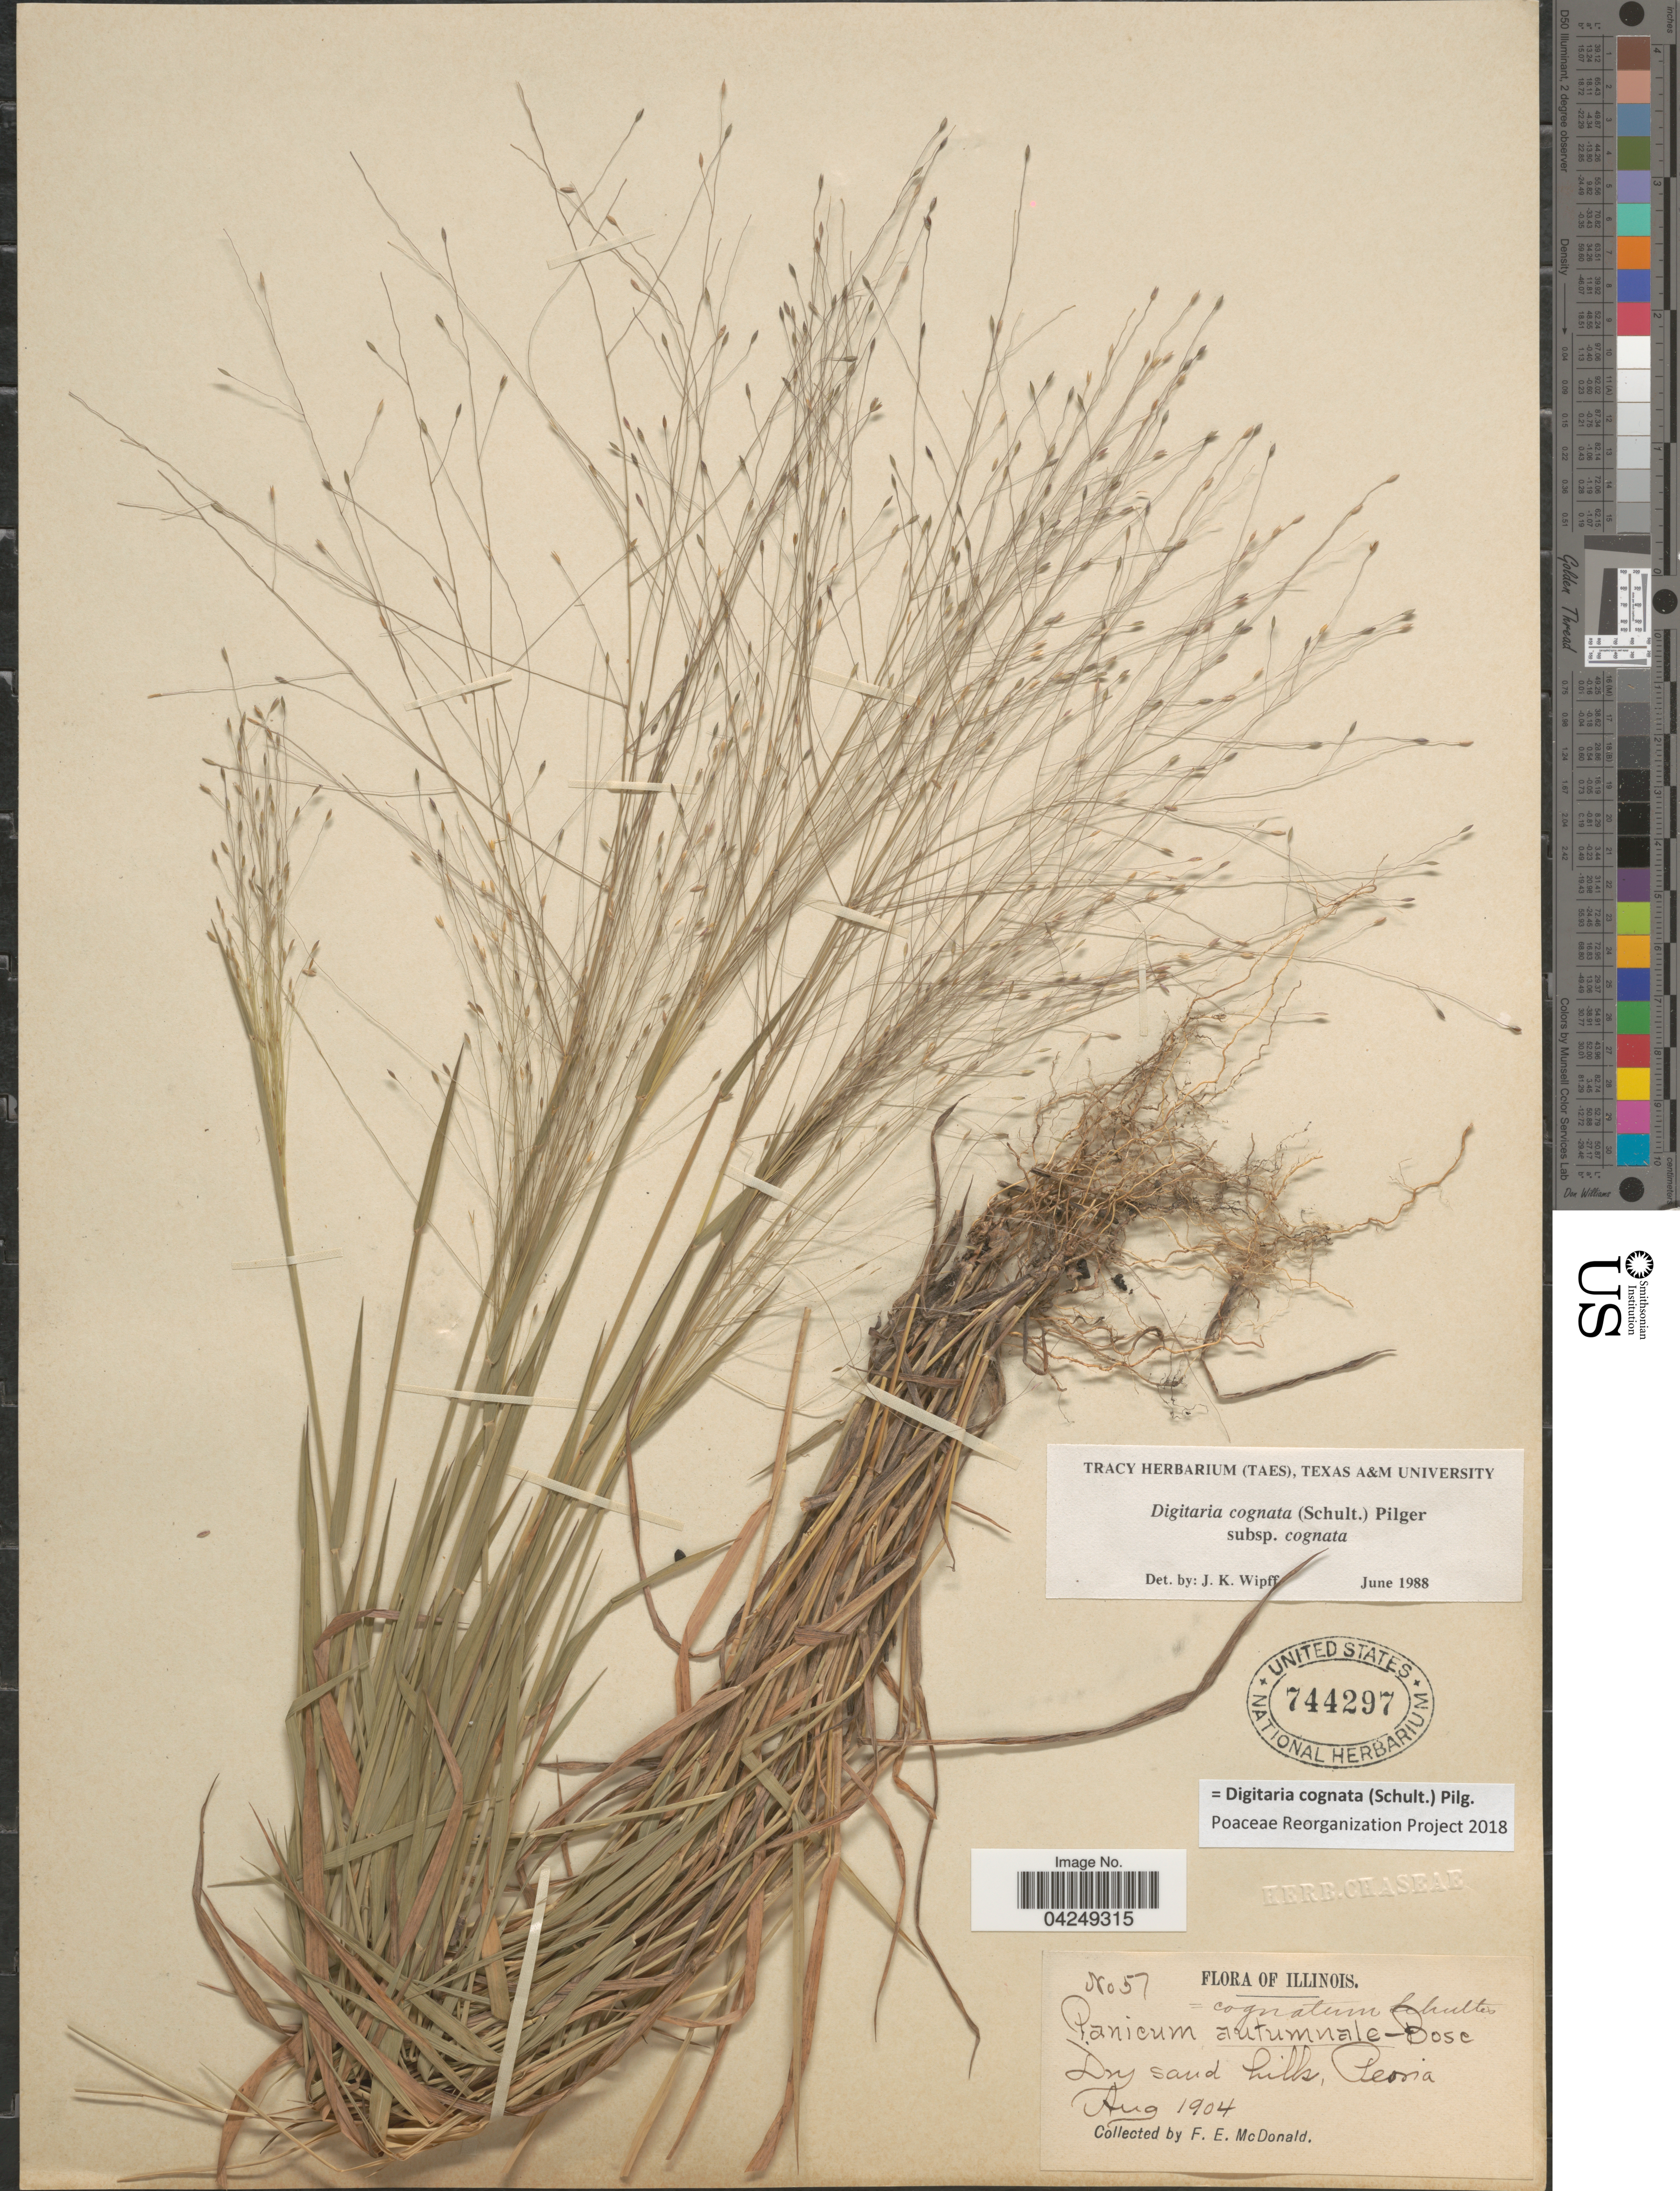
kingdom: Plantae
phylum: Tracheophyta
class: Liliopsida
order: Poales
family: Poaceae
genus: Digitaria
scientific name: Digitaria cognata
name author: (Scult.) Pilg.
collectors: F. E. McDonald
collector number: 57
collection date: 1904-08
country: United States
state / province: Illinois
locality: Dry sand hills, Peoria.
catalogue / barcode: US 744297